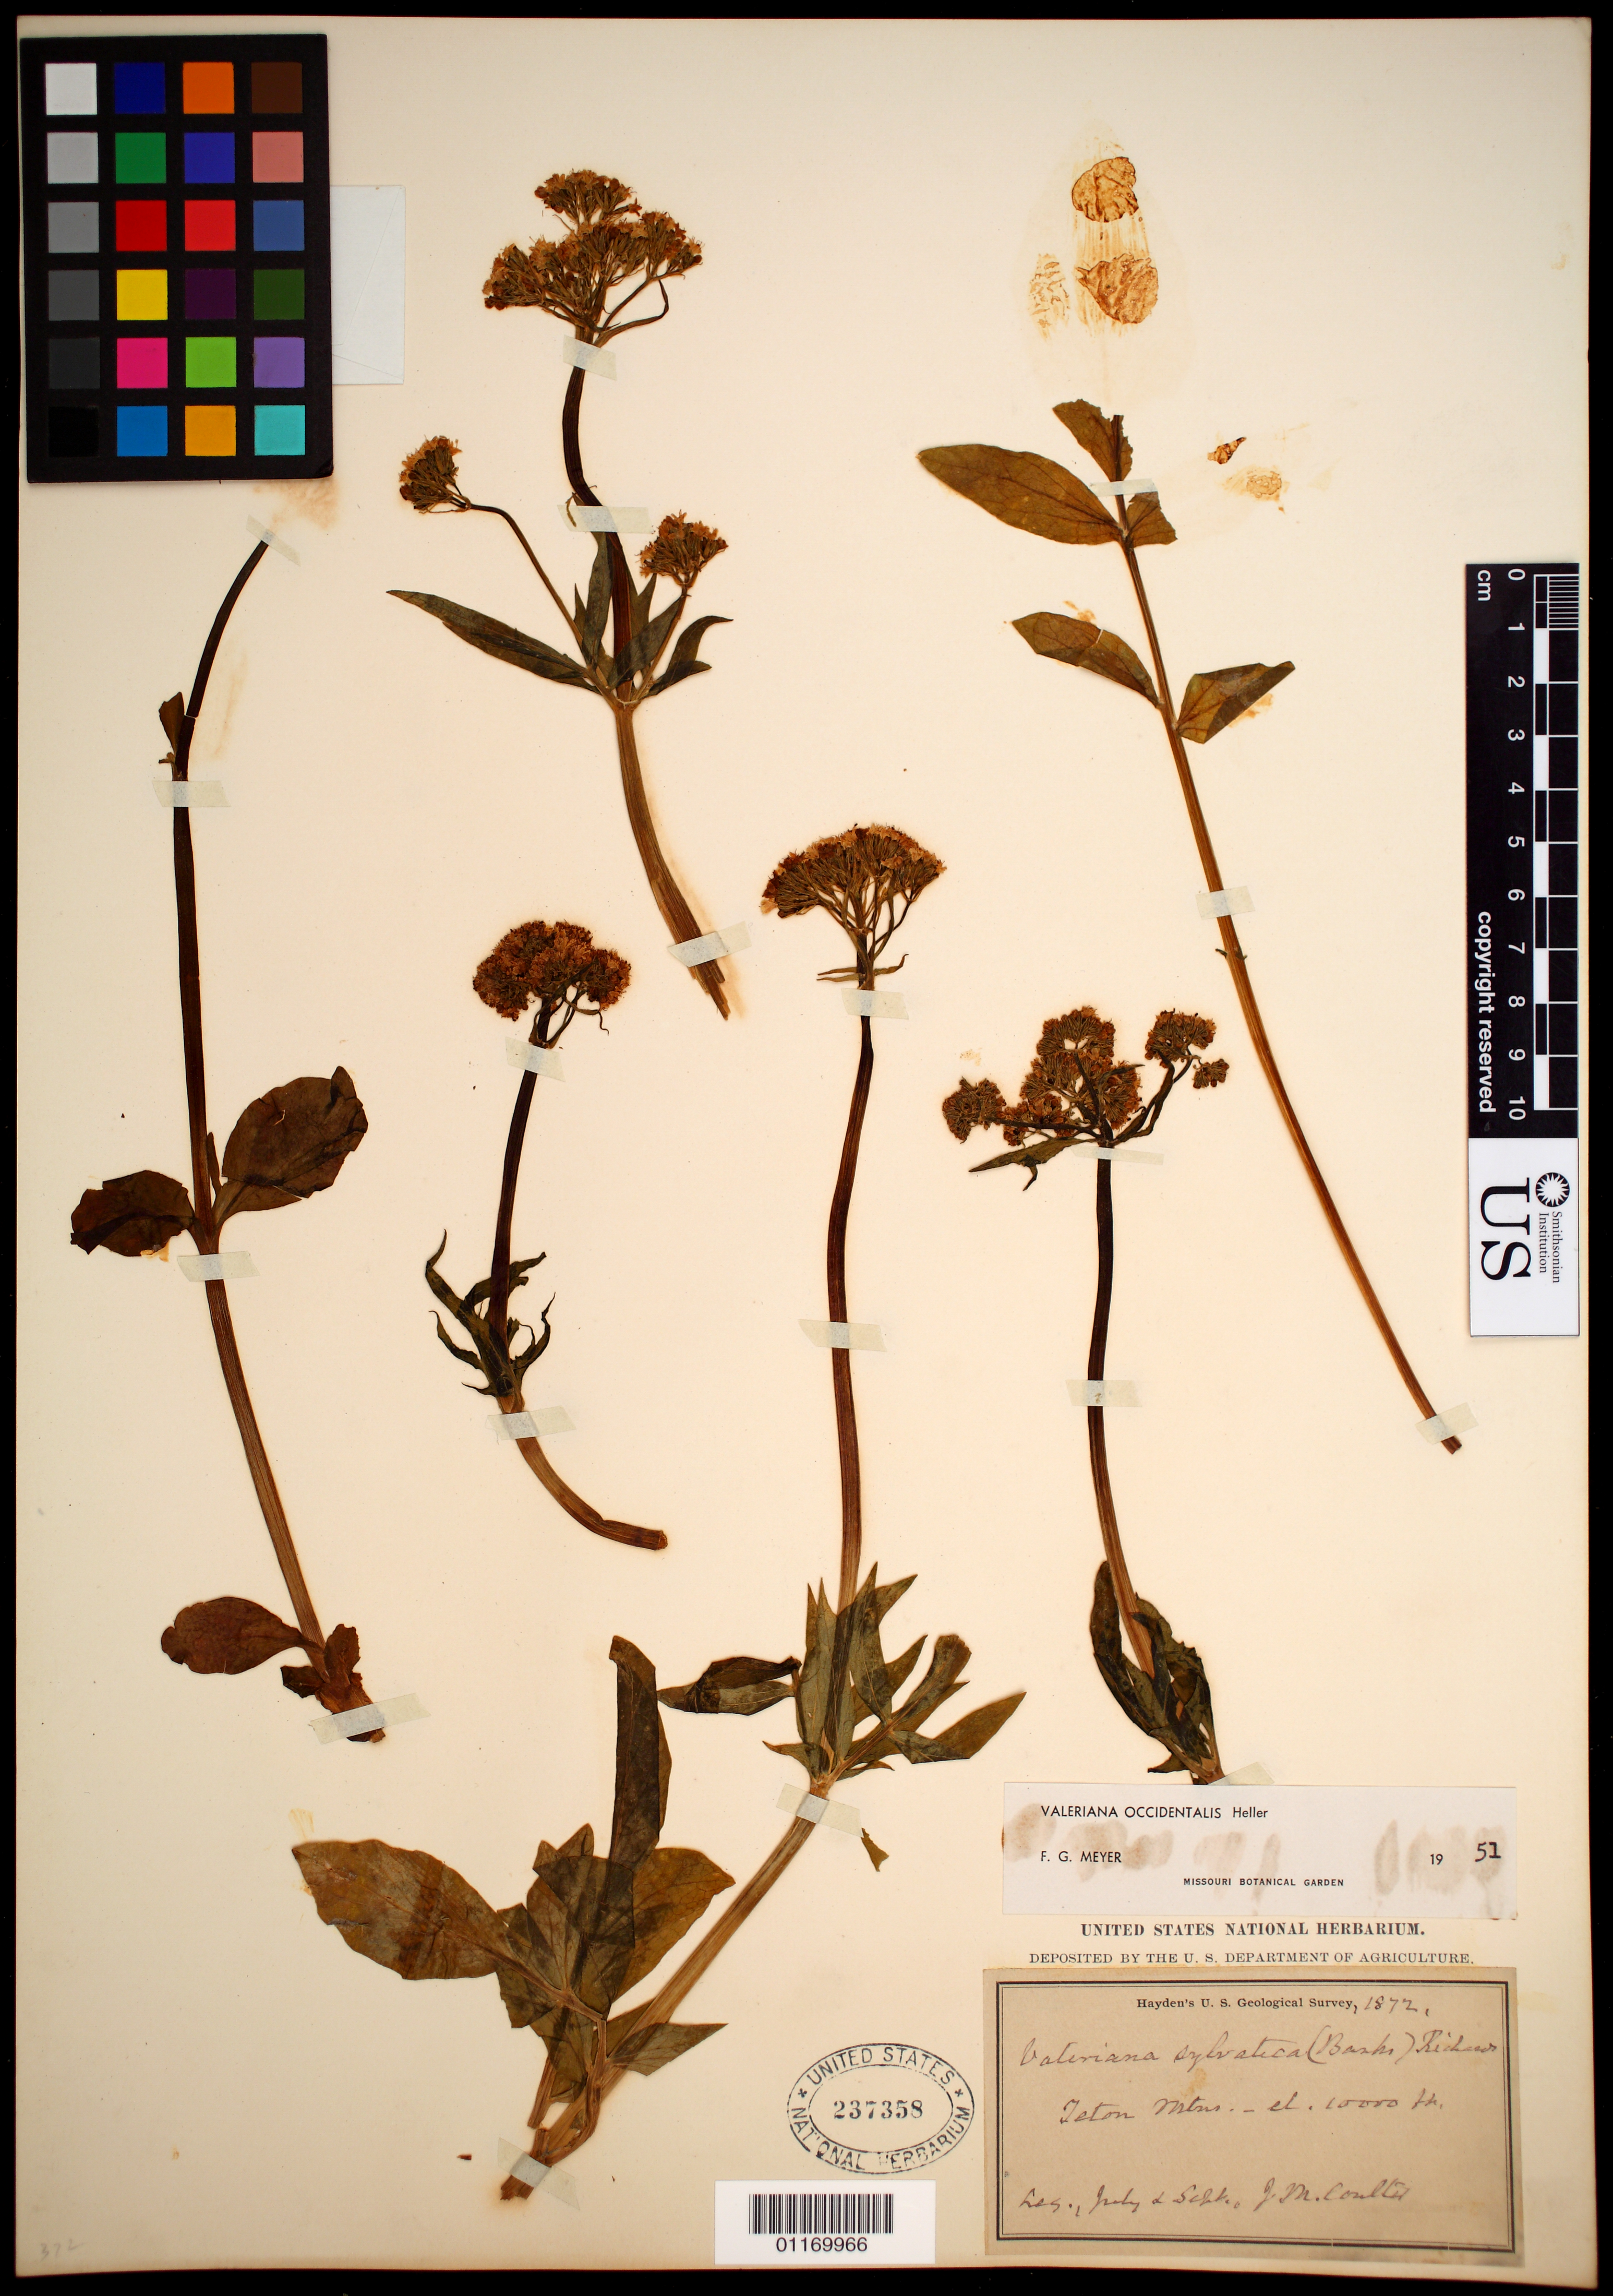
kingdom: Plantae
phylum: Tracheophyta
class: Magnoliopsida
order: Dipsacales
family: Caprifoliaceae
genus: Valeriana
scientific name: Valeriana occidentalis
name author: A. Heller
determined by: Meyer, F. G.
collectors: J. M. Coulter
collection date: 1872-07/1872-09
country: United States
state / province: Wyoming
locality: Teton Mts.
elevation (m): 3048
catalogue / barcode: US 237358